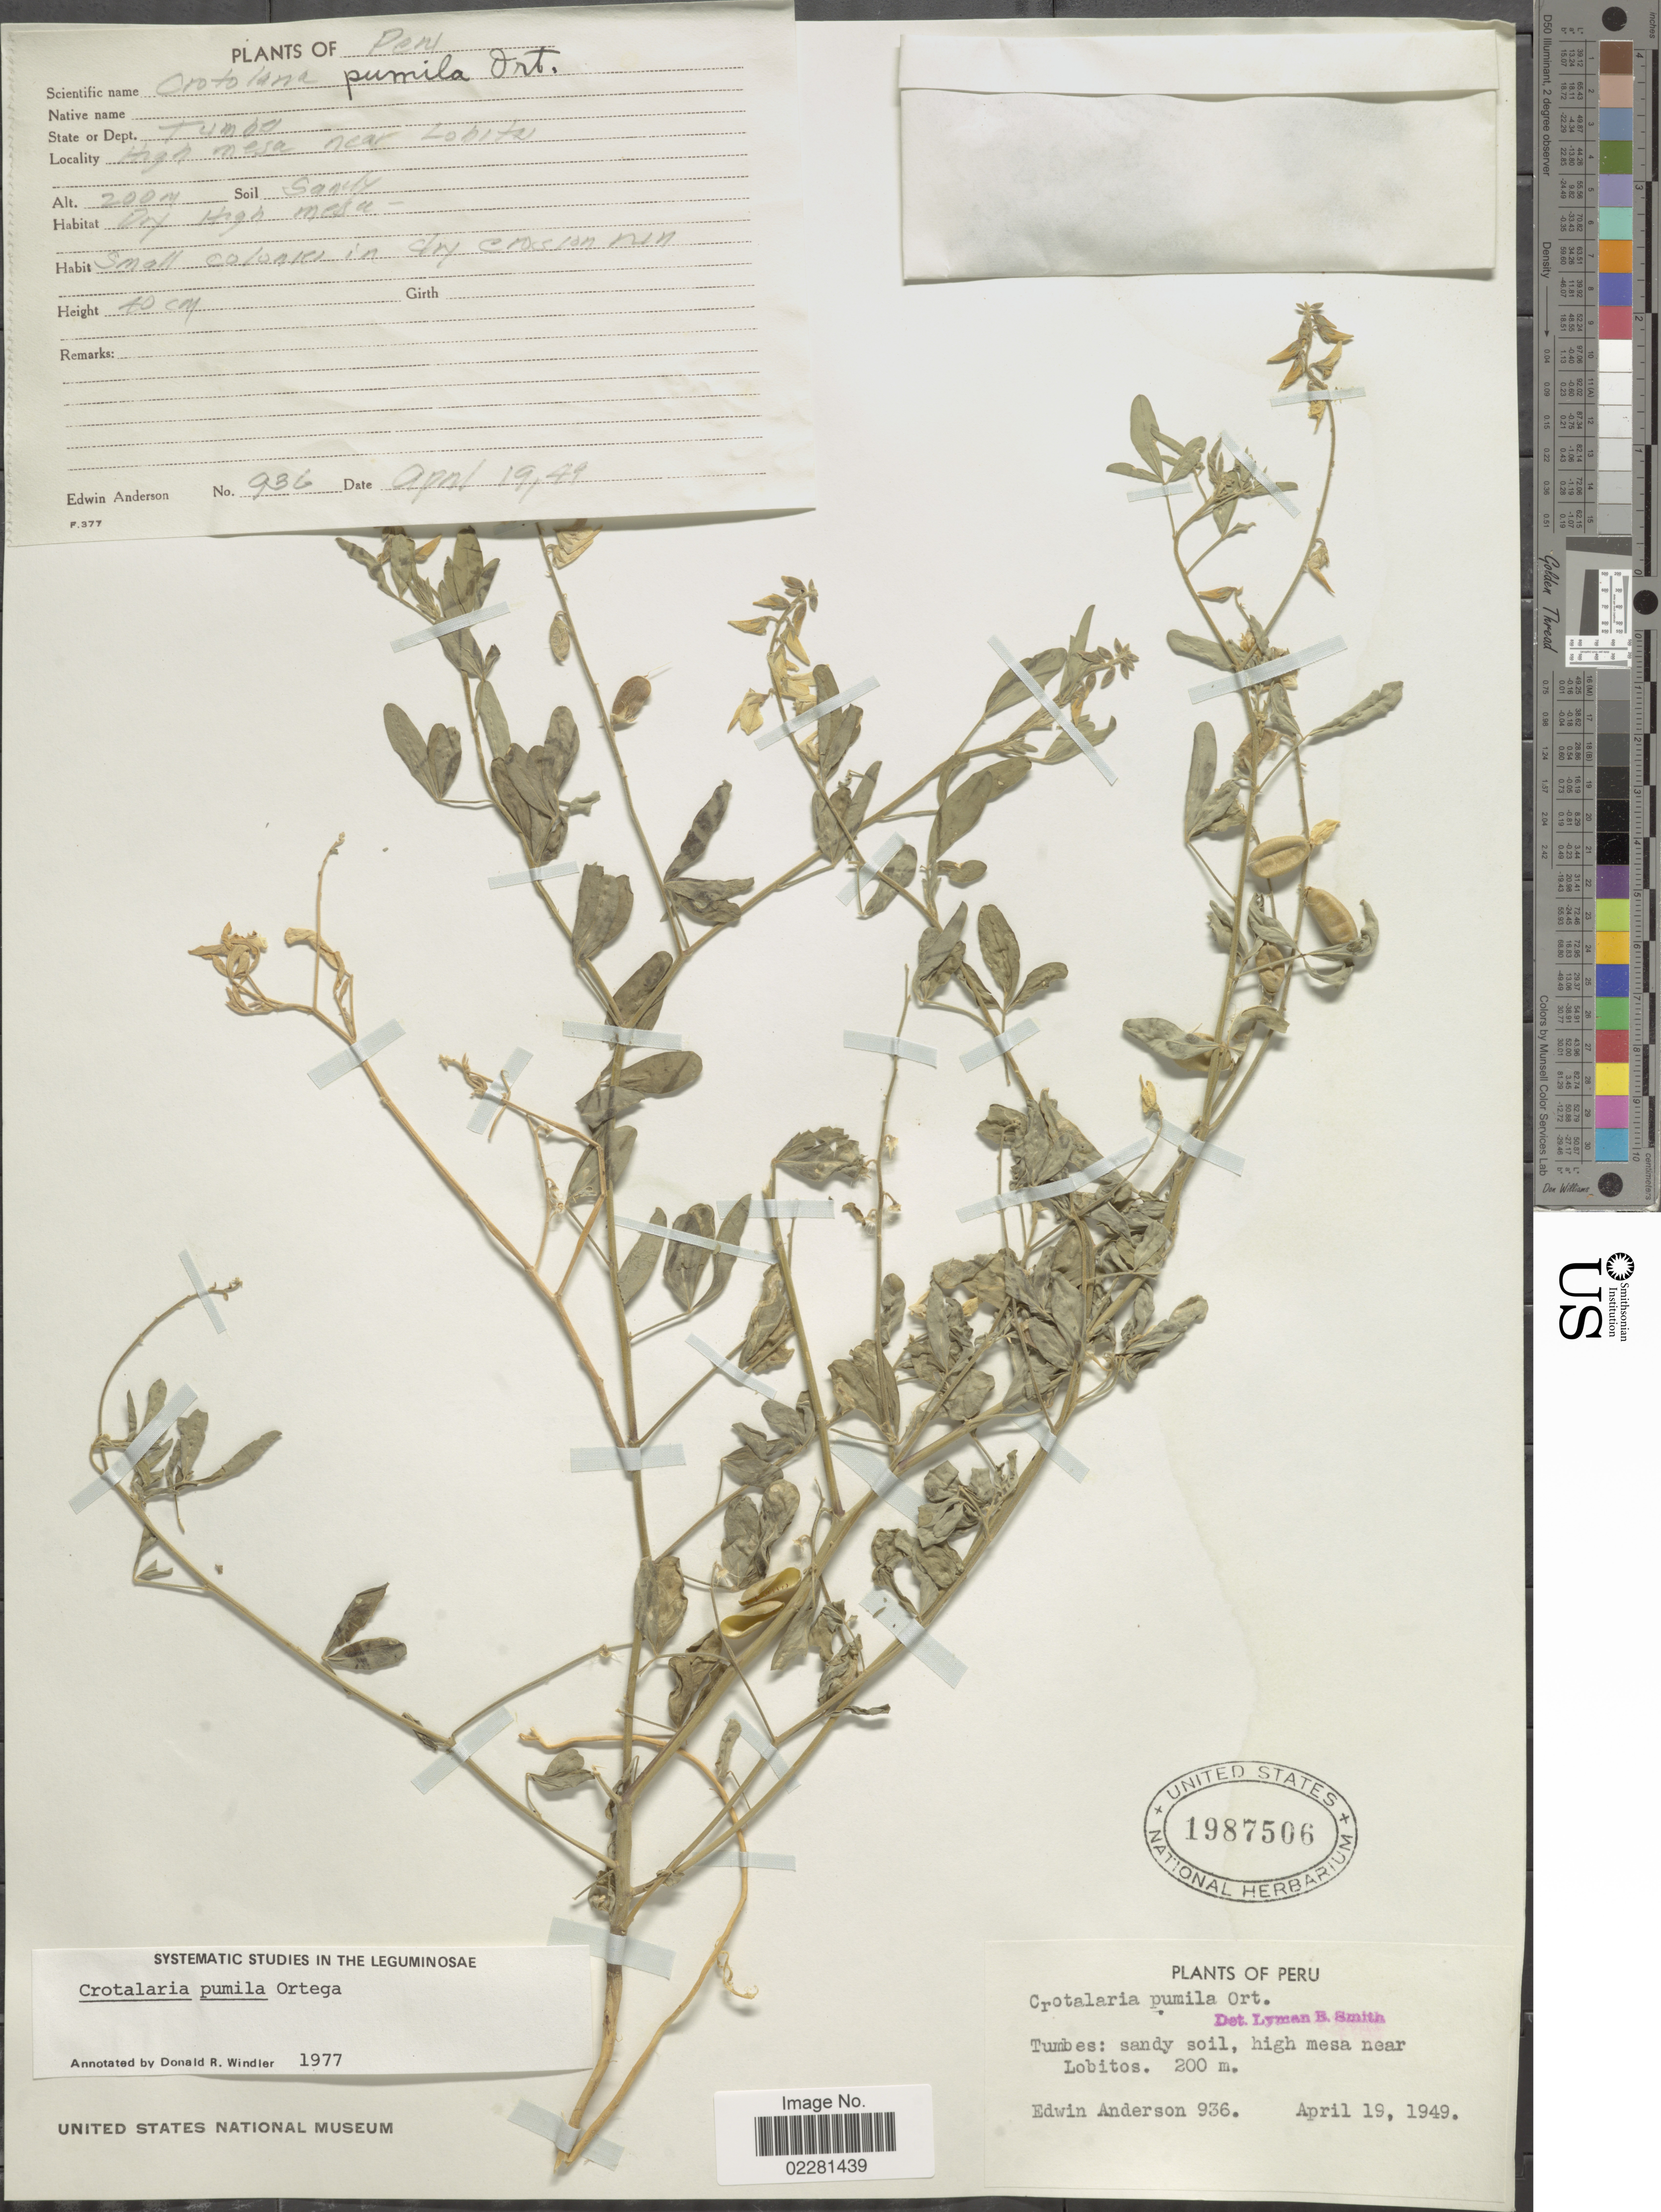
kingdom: Plantae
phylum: Tracheophyta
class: Magnoliopsida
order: Fabales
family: Fabaceae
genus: Crotalaria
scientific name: Crotalaria pumila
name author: Ortega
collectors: E. Anderson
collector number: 936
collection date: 1949-04-19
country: Peru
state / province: Tumbes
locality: High mesa near Lobitos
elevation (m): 200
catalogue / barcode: US 1987506